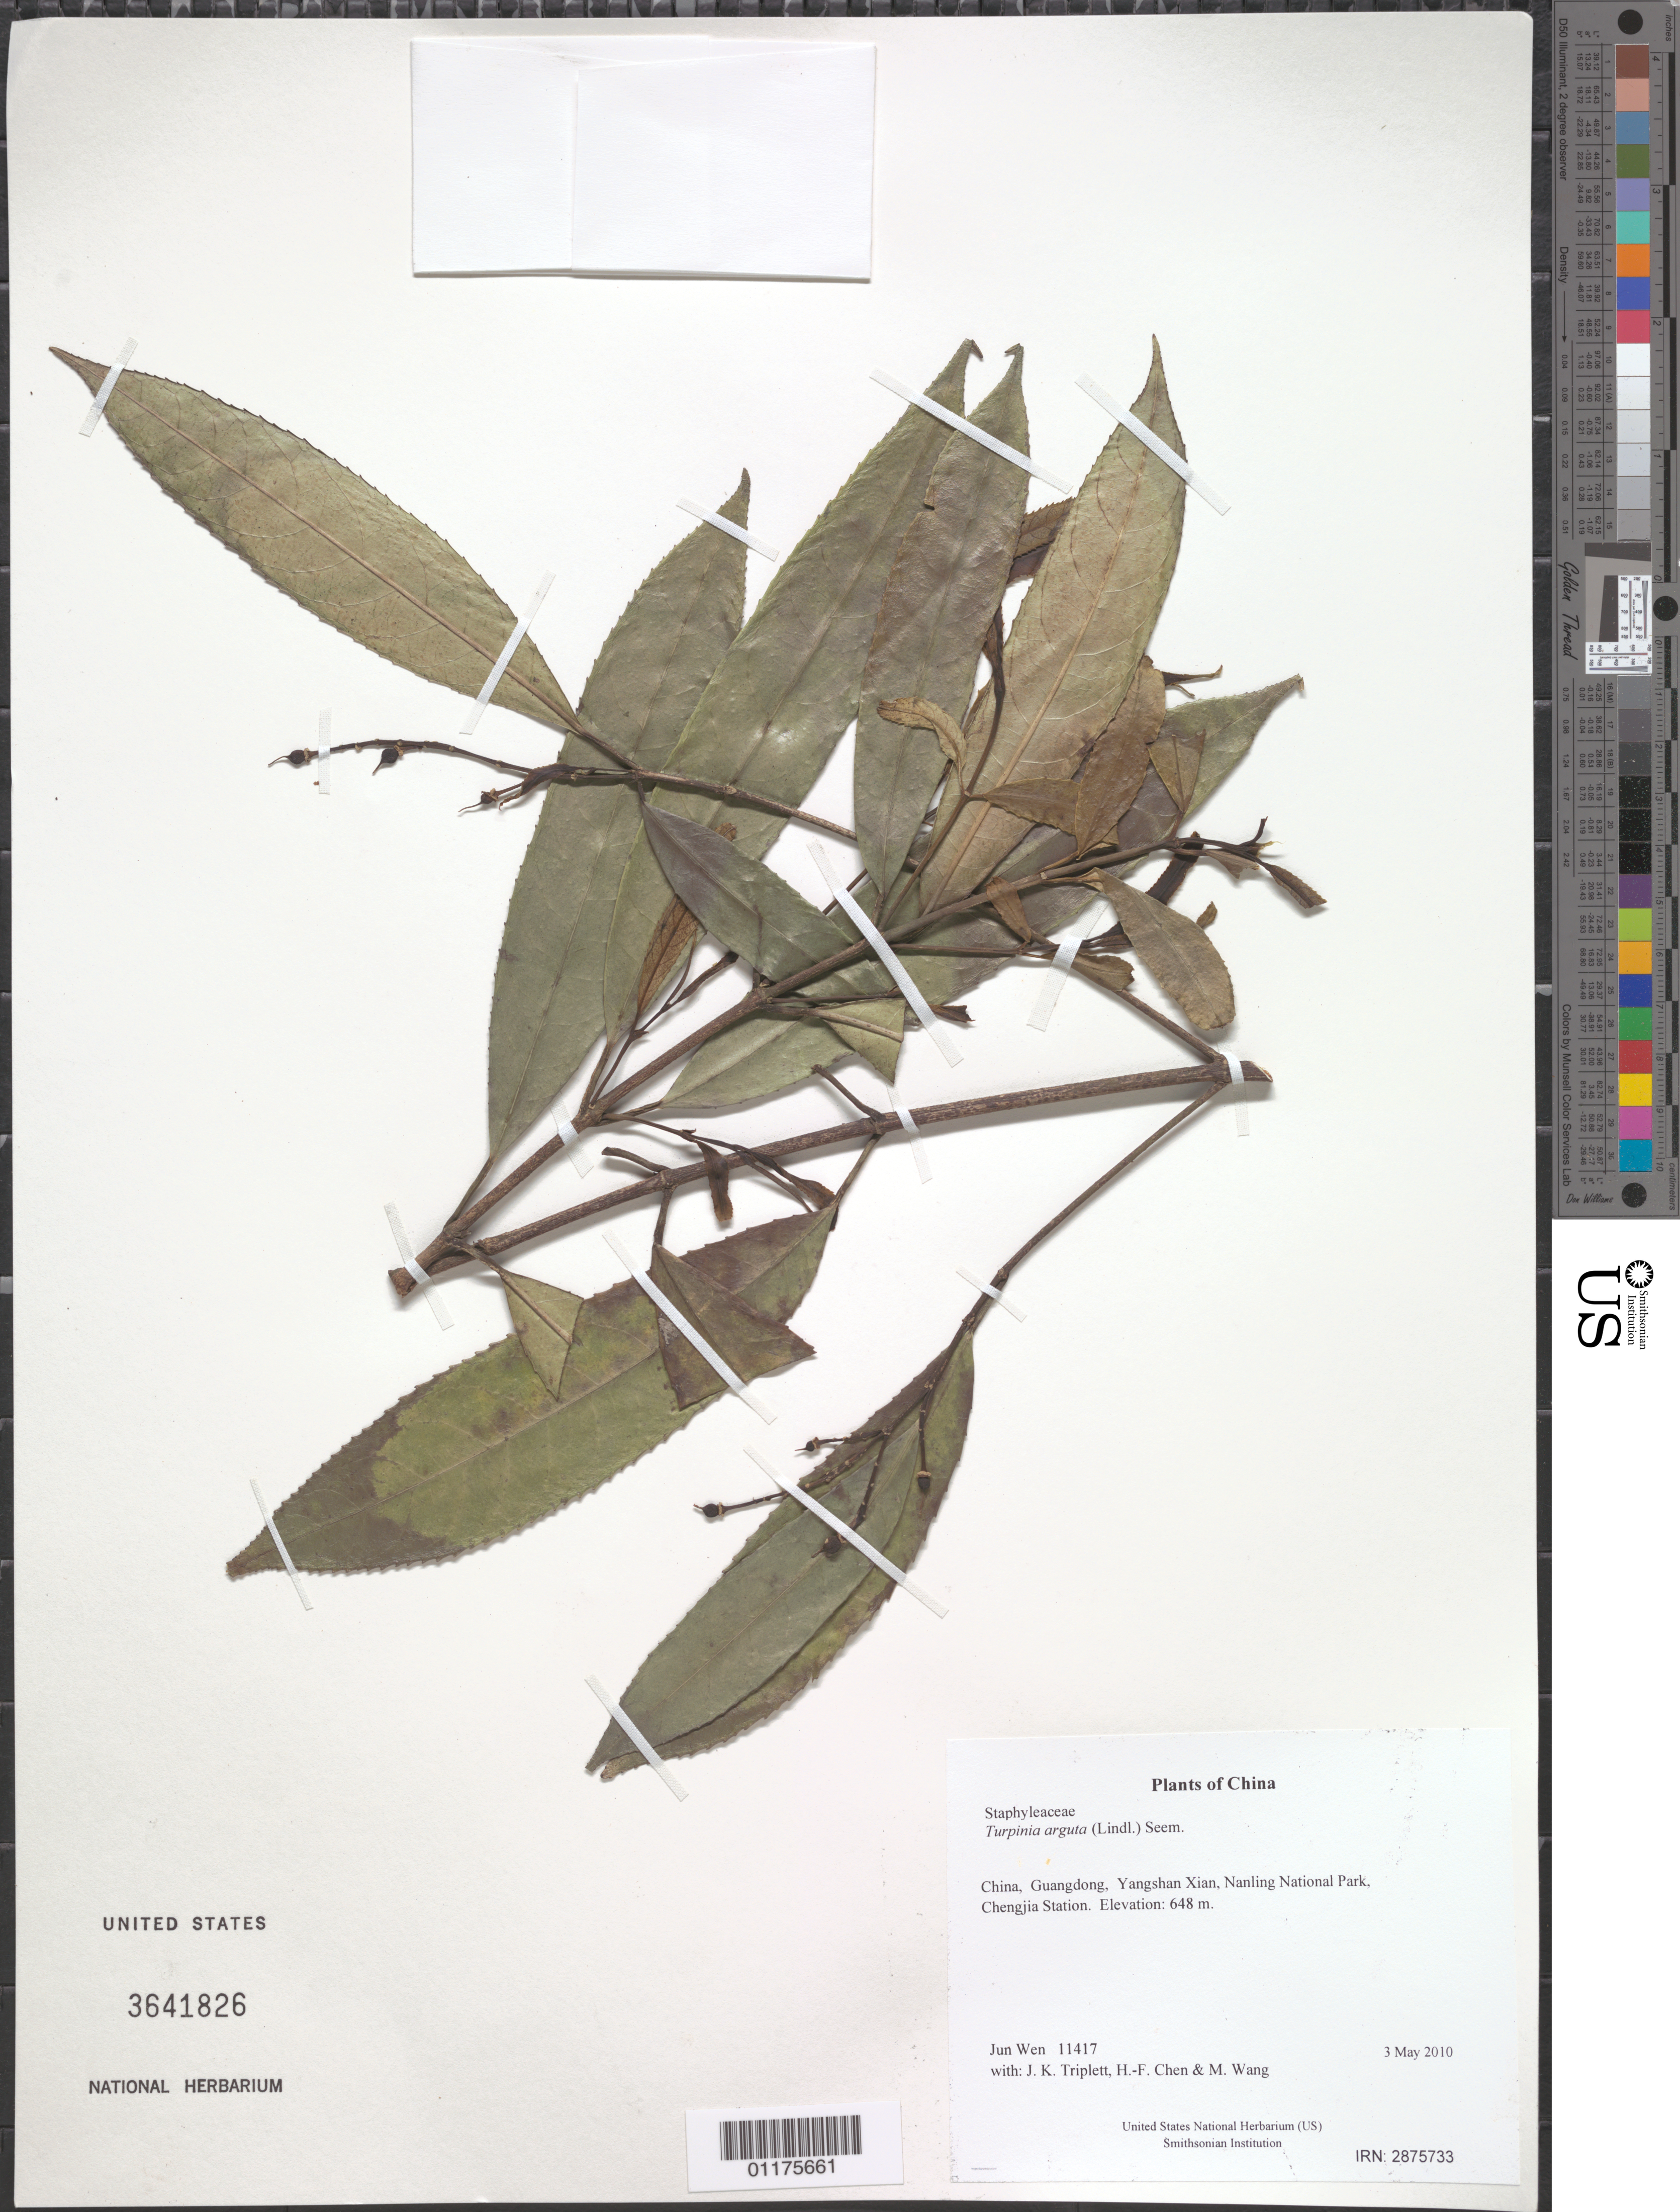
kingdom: Plantae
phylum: Tracheophyta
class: Magnoliopsida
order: Crossosomatales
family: Staphyleaceae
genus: Turpinia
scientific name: Turpinia arguta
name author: (Lindl.) Seem.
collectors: J. Wen, J. K. Triplett, H.-F. Chen & M. Wang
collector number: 11417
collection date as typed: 3 May 2010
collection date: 2010-05-03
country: China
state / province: Guangdong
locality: Yangshan Xian, Nanling National Park, Chengjia Station.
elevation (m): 648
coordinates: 24 45.624 N, 112 53.497 E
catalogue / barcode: US 3641826